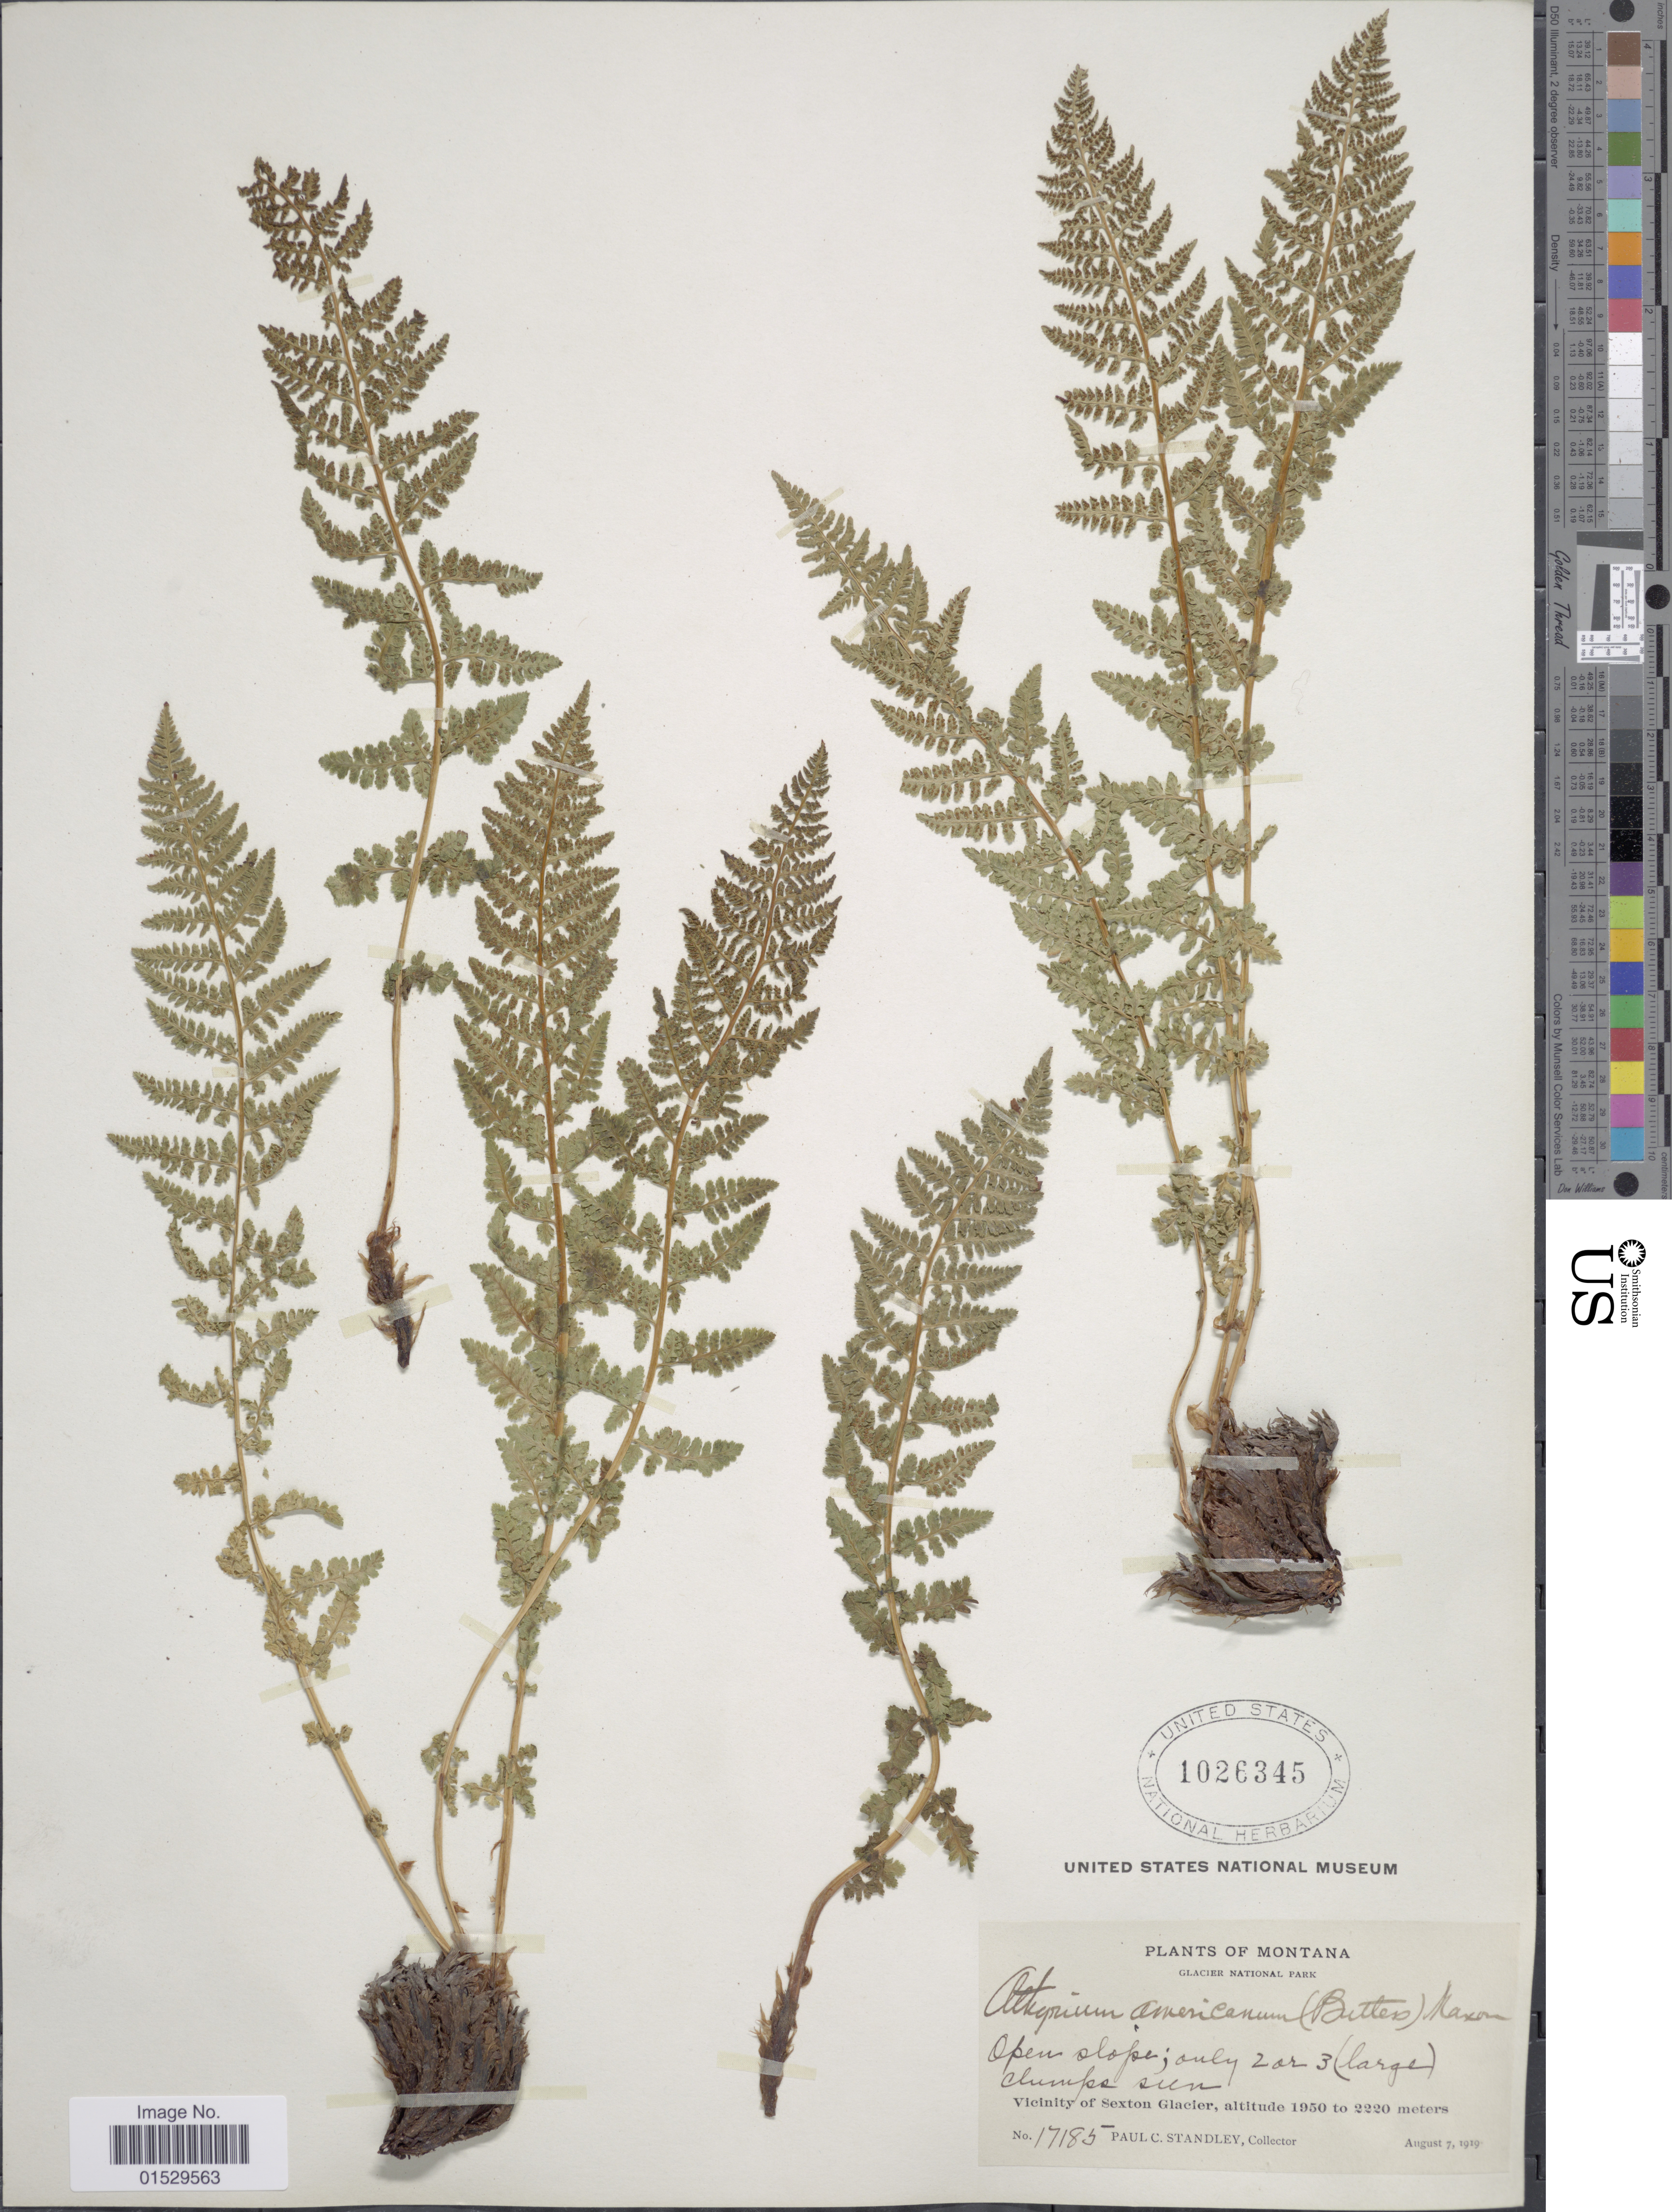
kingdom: Plantae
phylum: Tracheophyta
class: Polypodiopsida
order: Polypodiales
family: Athyriaceae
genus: Athyrium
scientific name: Athyrium distentifolilum subsp. americanum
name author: (Butters) Hultén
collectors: P. C. Standley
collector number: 17185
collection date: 1919-08-07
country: United States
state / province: Montana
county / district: Glacier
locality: Glacier National Park, Vicinity of Sexton Glacier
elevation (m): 1950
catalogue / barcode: US 1026345